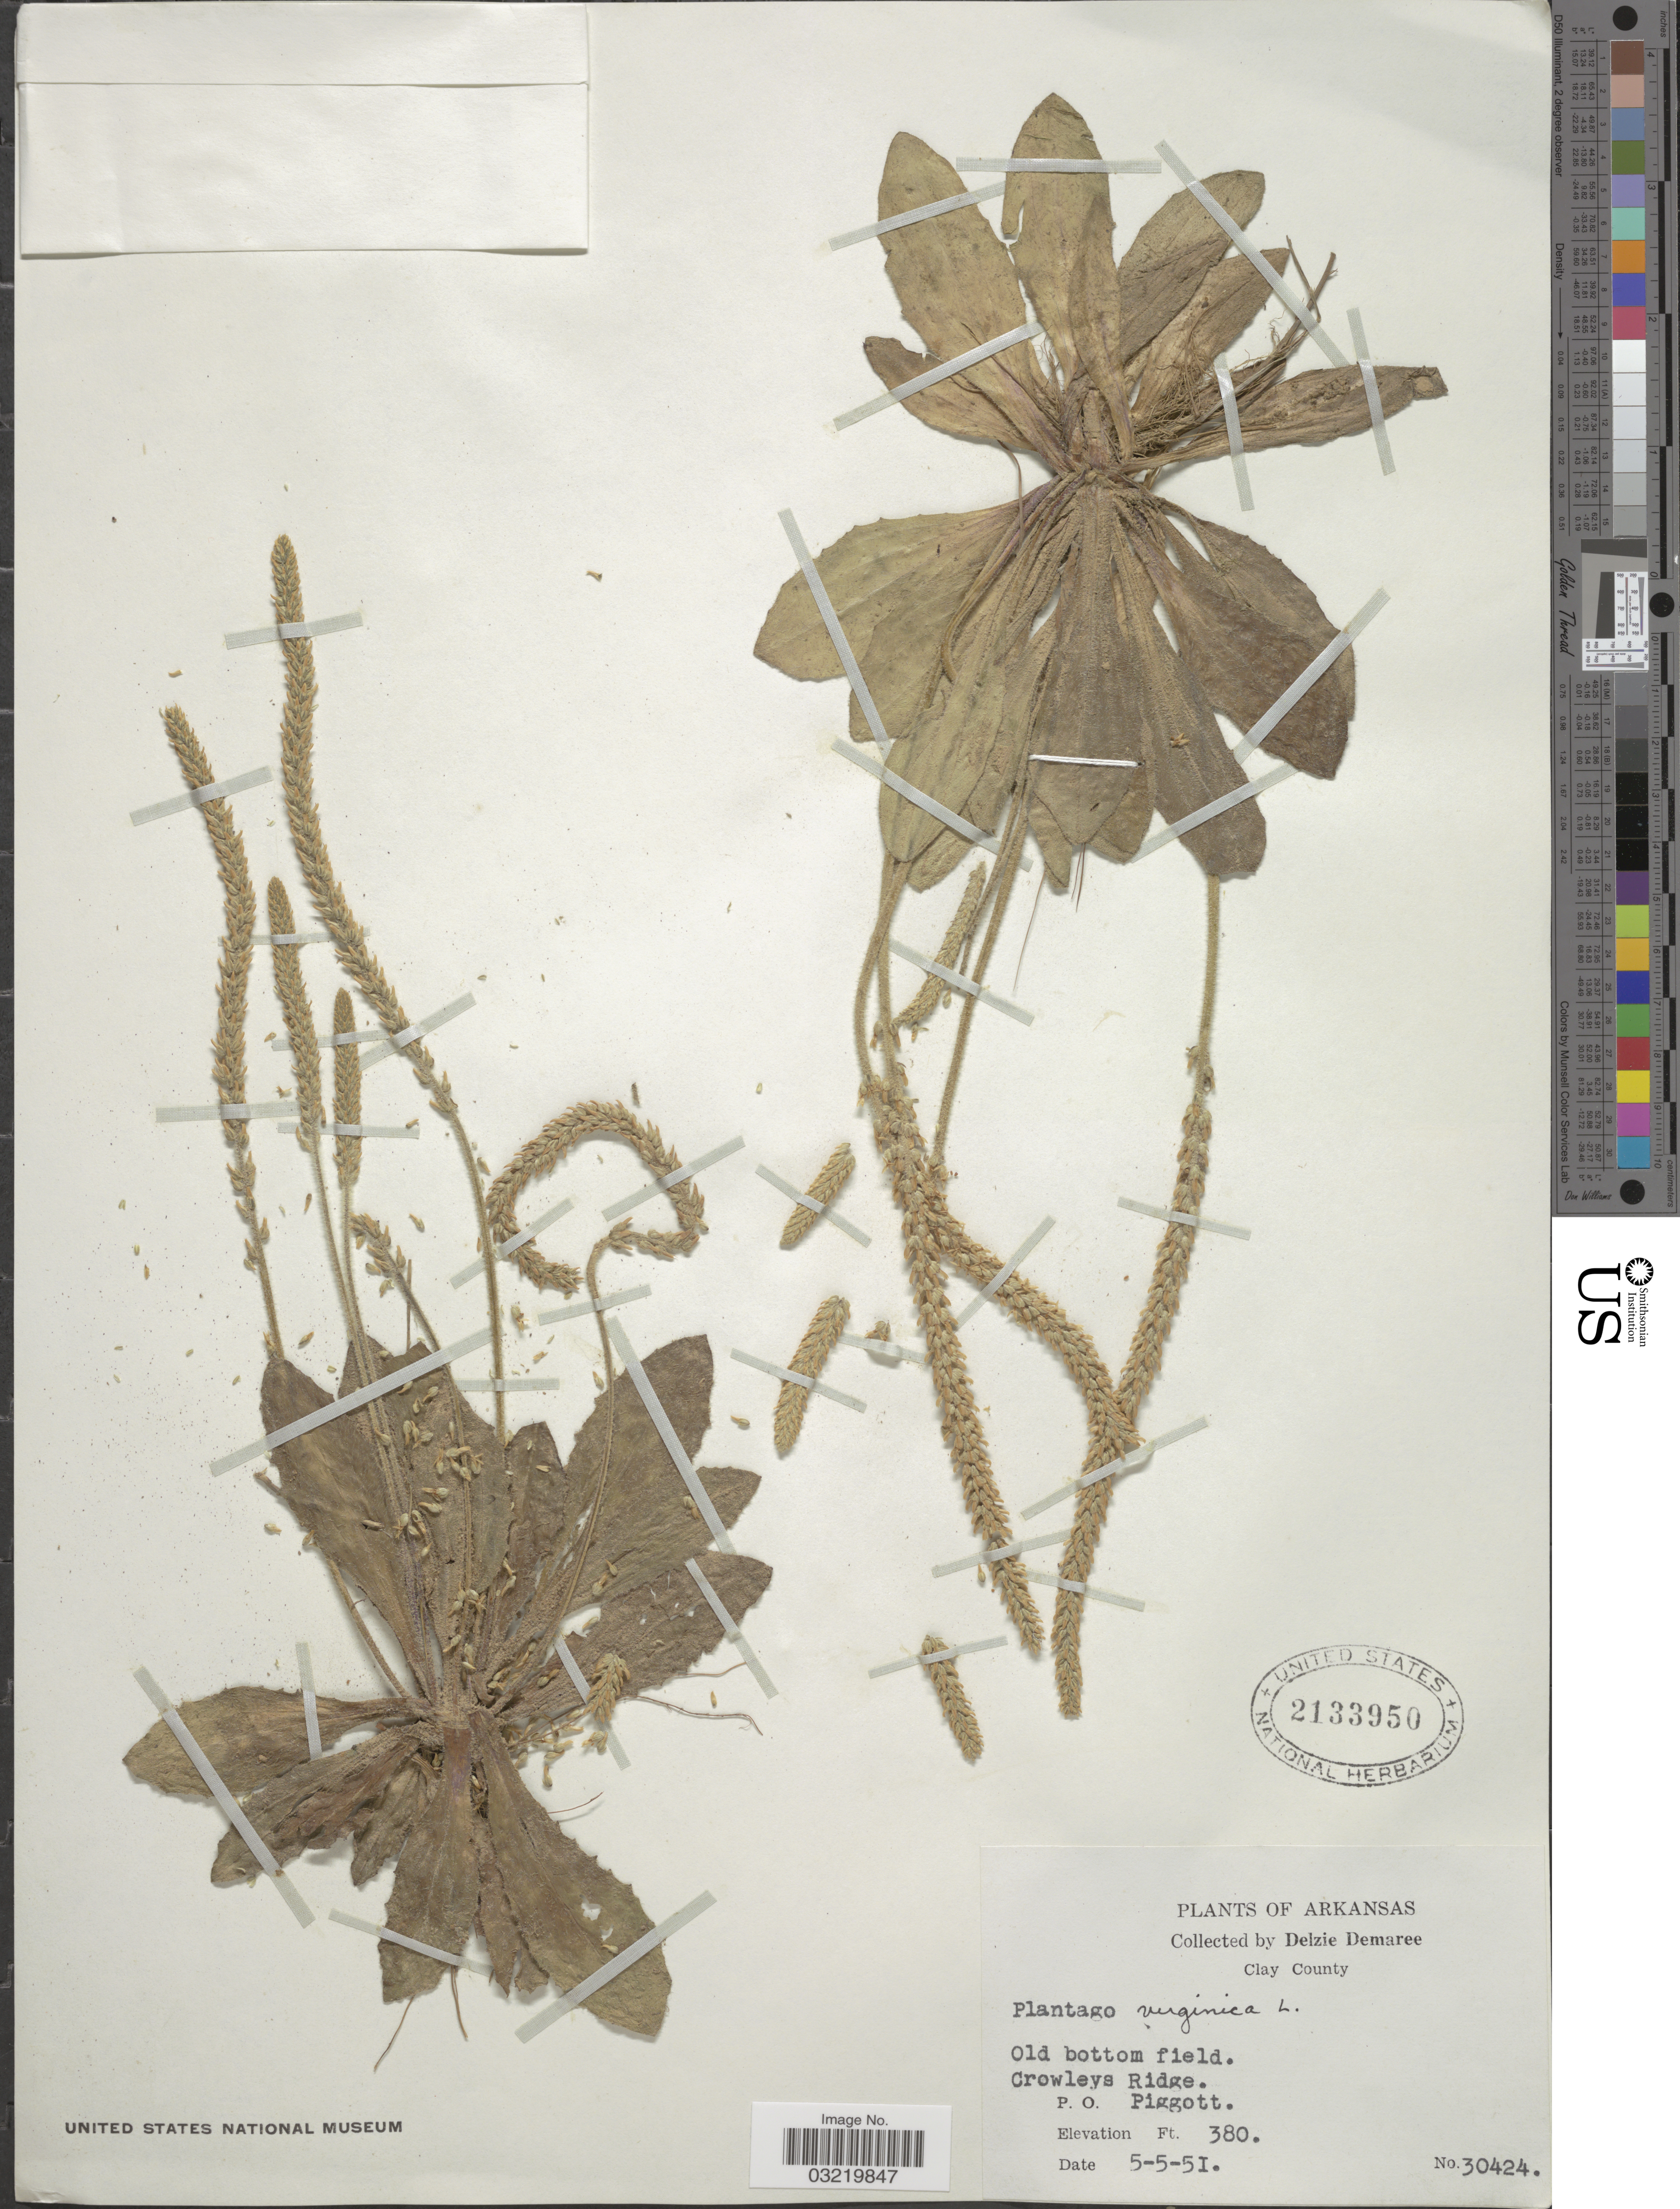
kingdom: Plantae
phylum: Tracheophyta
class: Magnoliopsida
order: Lamiales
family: Plantaginaceae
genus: Plantago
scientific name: Plantago virginica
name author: L.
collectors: D. Demaree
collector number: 30424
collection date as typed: Transcribed d/m/y: 5/5/51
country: United States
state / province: Arkansas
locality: Clay County, Old bottom field. Crowleys Ridge. P.O. Piggott.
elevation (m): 116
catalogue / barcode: US 2133950